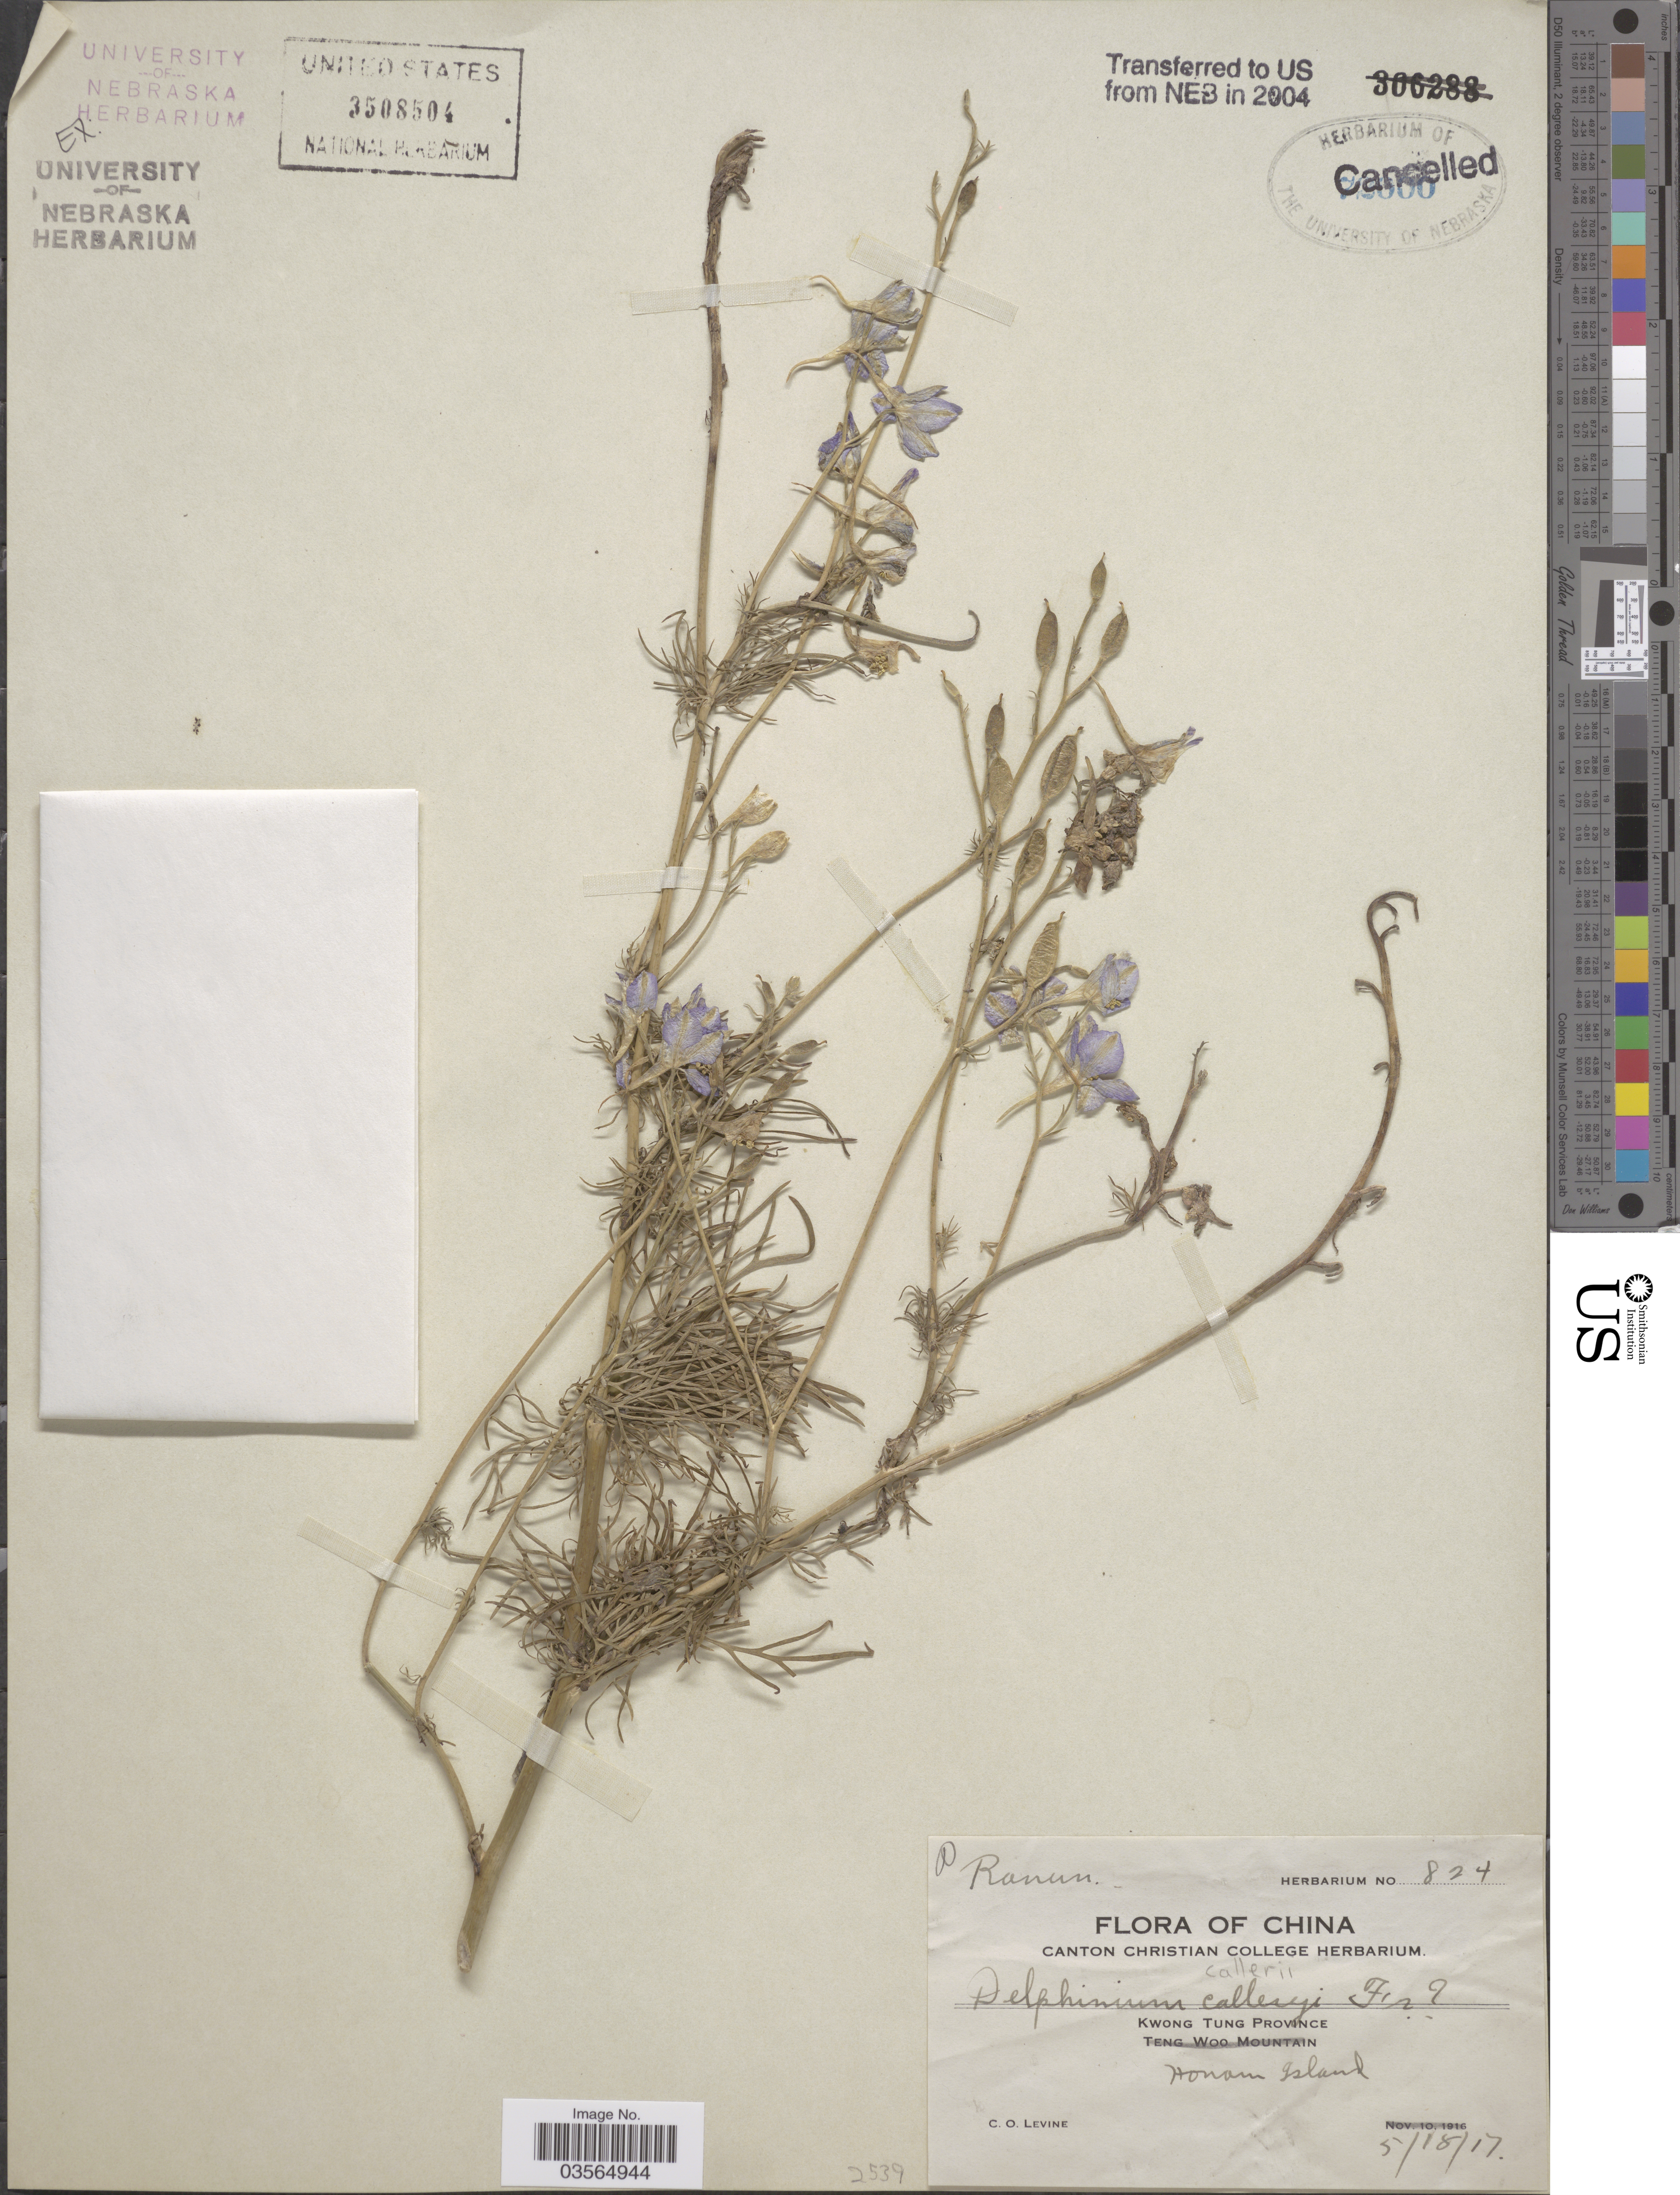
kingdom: Plantae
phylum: Tracheophyta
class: Magnoliopsida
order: Ranunculales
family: Ranunculaceae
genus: Delphinium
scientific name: Delphinium calleryi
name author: (Boiss.) Franch.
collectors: C. O. Levine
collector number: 824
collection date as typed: Transcribed d/m/y: 18/5/17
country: China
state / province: Guangdong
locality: Kwong Tung Province. Honam Island.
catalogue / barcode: US 3508504